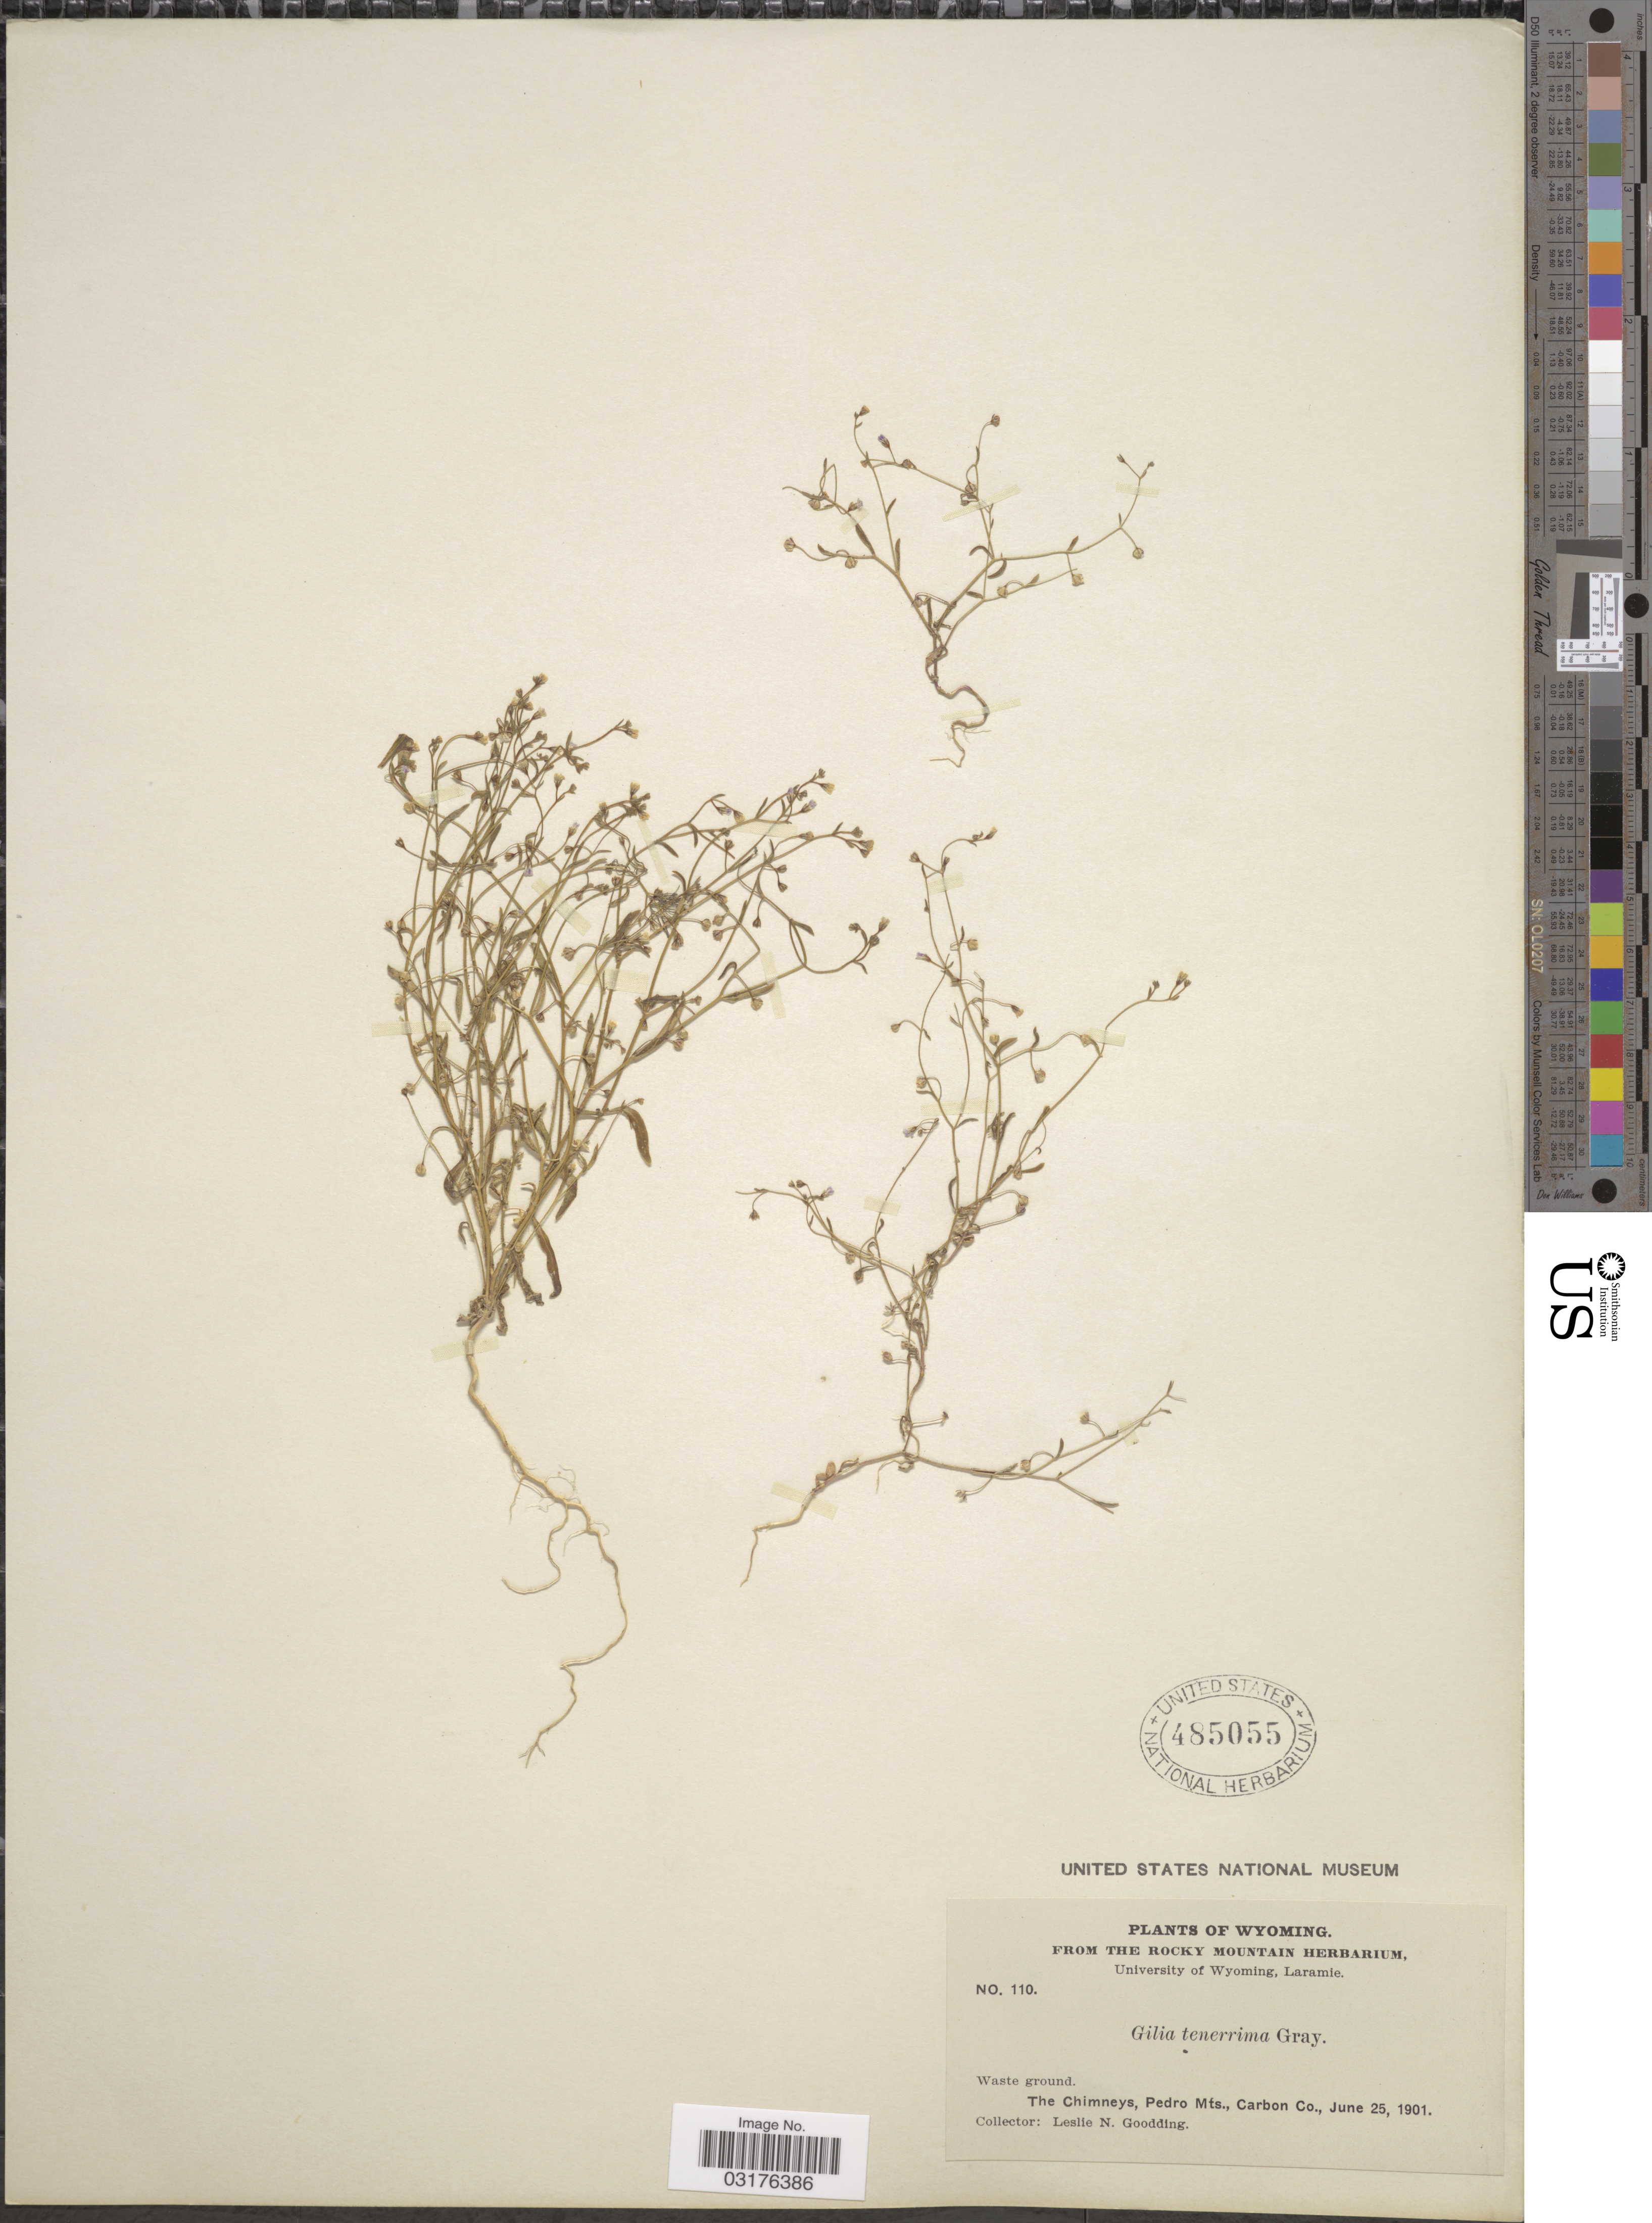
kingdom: Plantae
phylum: Tracheophyta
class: Magnoliopsida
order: Ericales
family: Polemoniaceae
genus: Lathrocasis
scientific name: Lathrocasis tenerrima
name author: (A. Gray) L.A. Johnson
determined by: Strong, Mark T., (BOT), Smithsonian Institution - National Museum of Natural History (UNITED STATES)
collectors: L. N. Goodding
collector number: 110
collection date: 1901-06-25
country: United States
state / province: Wyoming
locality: Waste ground. The Chimneys, Pedro Mts., Carbon Co.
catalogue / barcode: US 485055